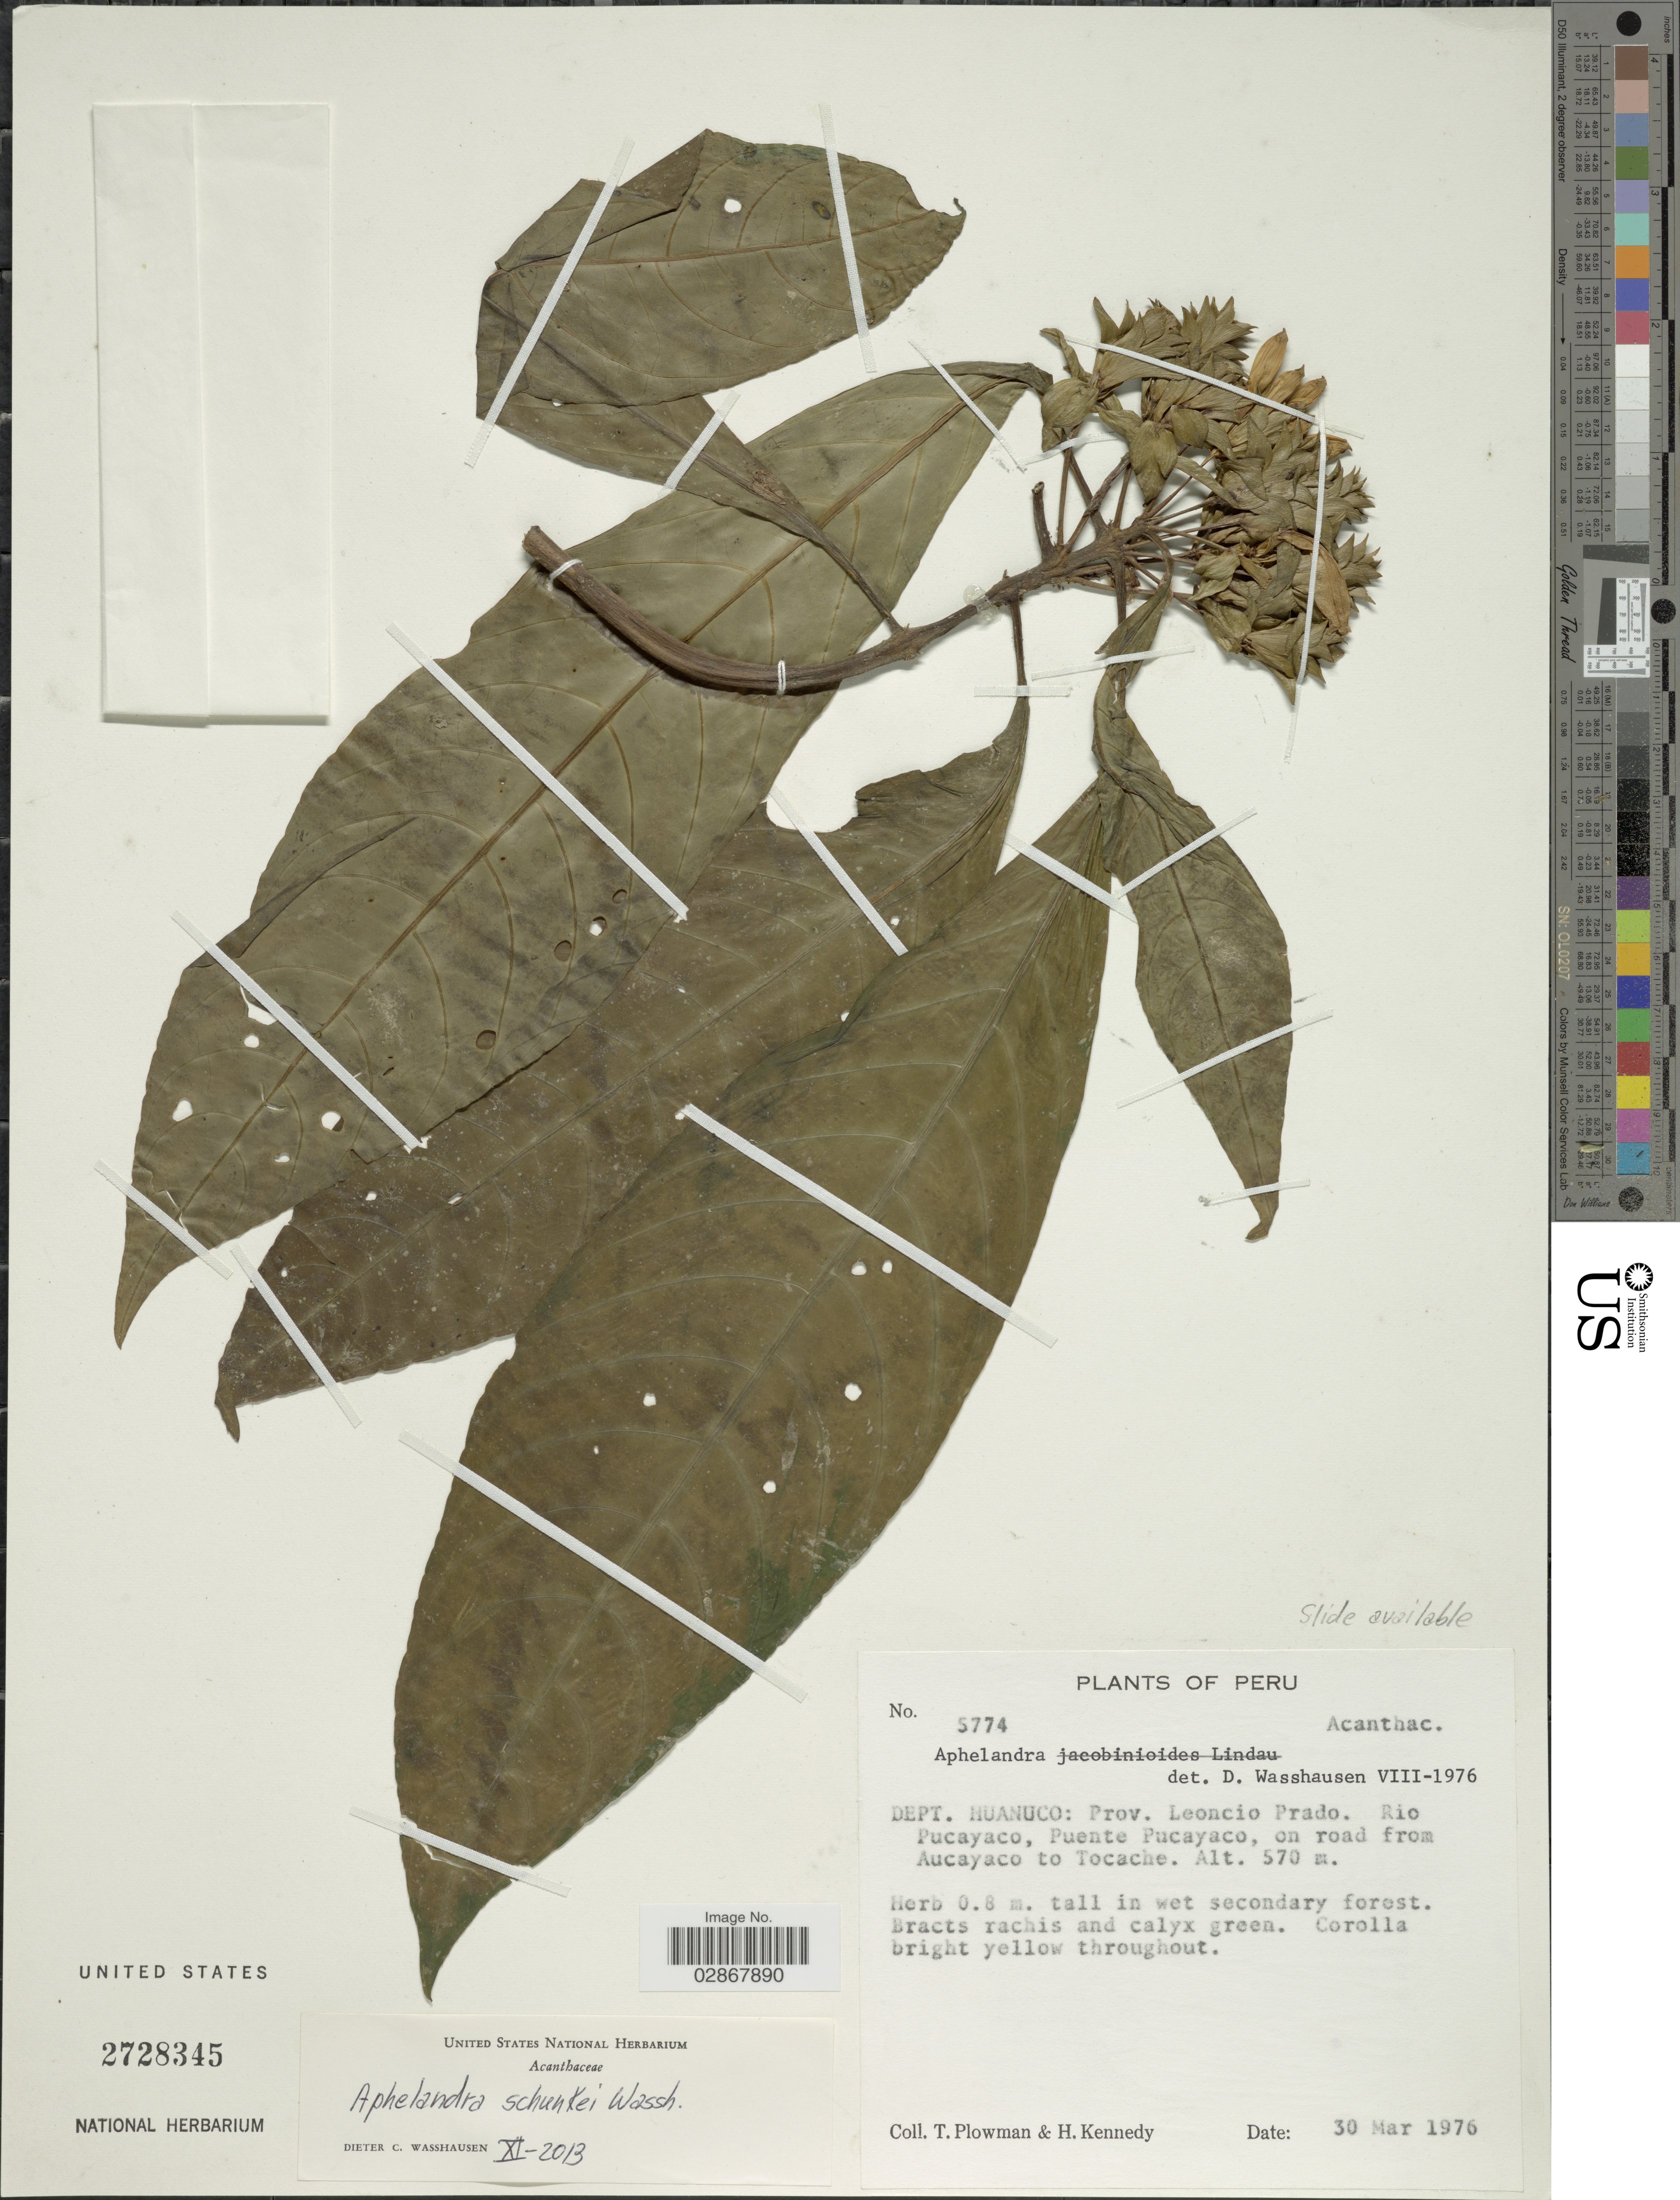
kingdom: Plantae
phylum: Tracheophyta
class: Magnoliopsida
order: Lamiales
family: Acanthaceae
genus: Aphelandra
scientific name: Aphelandra schunkei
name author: Wassh.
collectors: T. Plowman & H. Kennedy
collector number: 5774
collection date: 1976-03-30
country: Peru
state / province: Huánuco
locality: Dept. Huanuco: Prov. Leoncio Prado. Rio Pucayaco, Puente Pucayaco, on road from Aucayaco to Tocache.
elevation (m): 570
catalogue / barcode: US 2728345